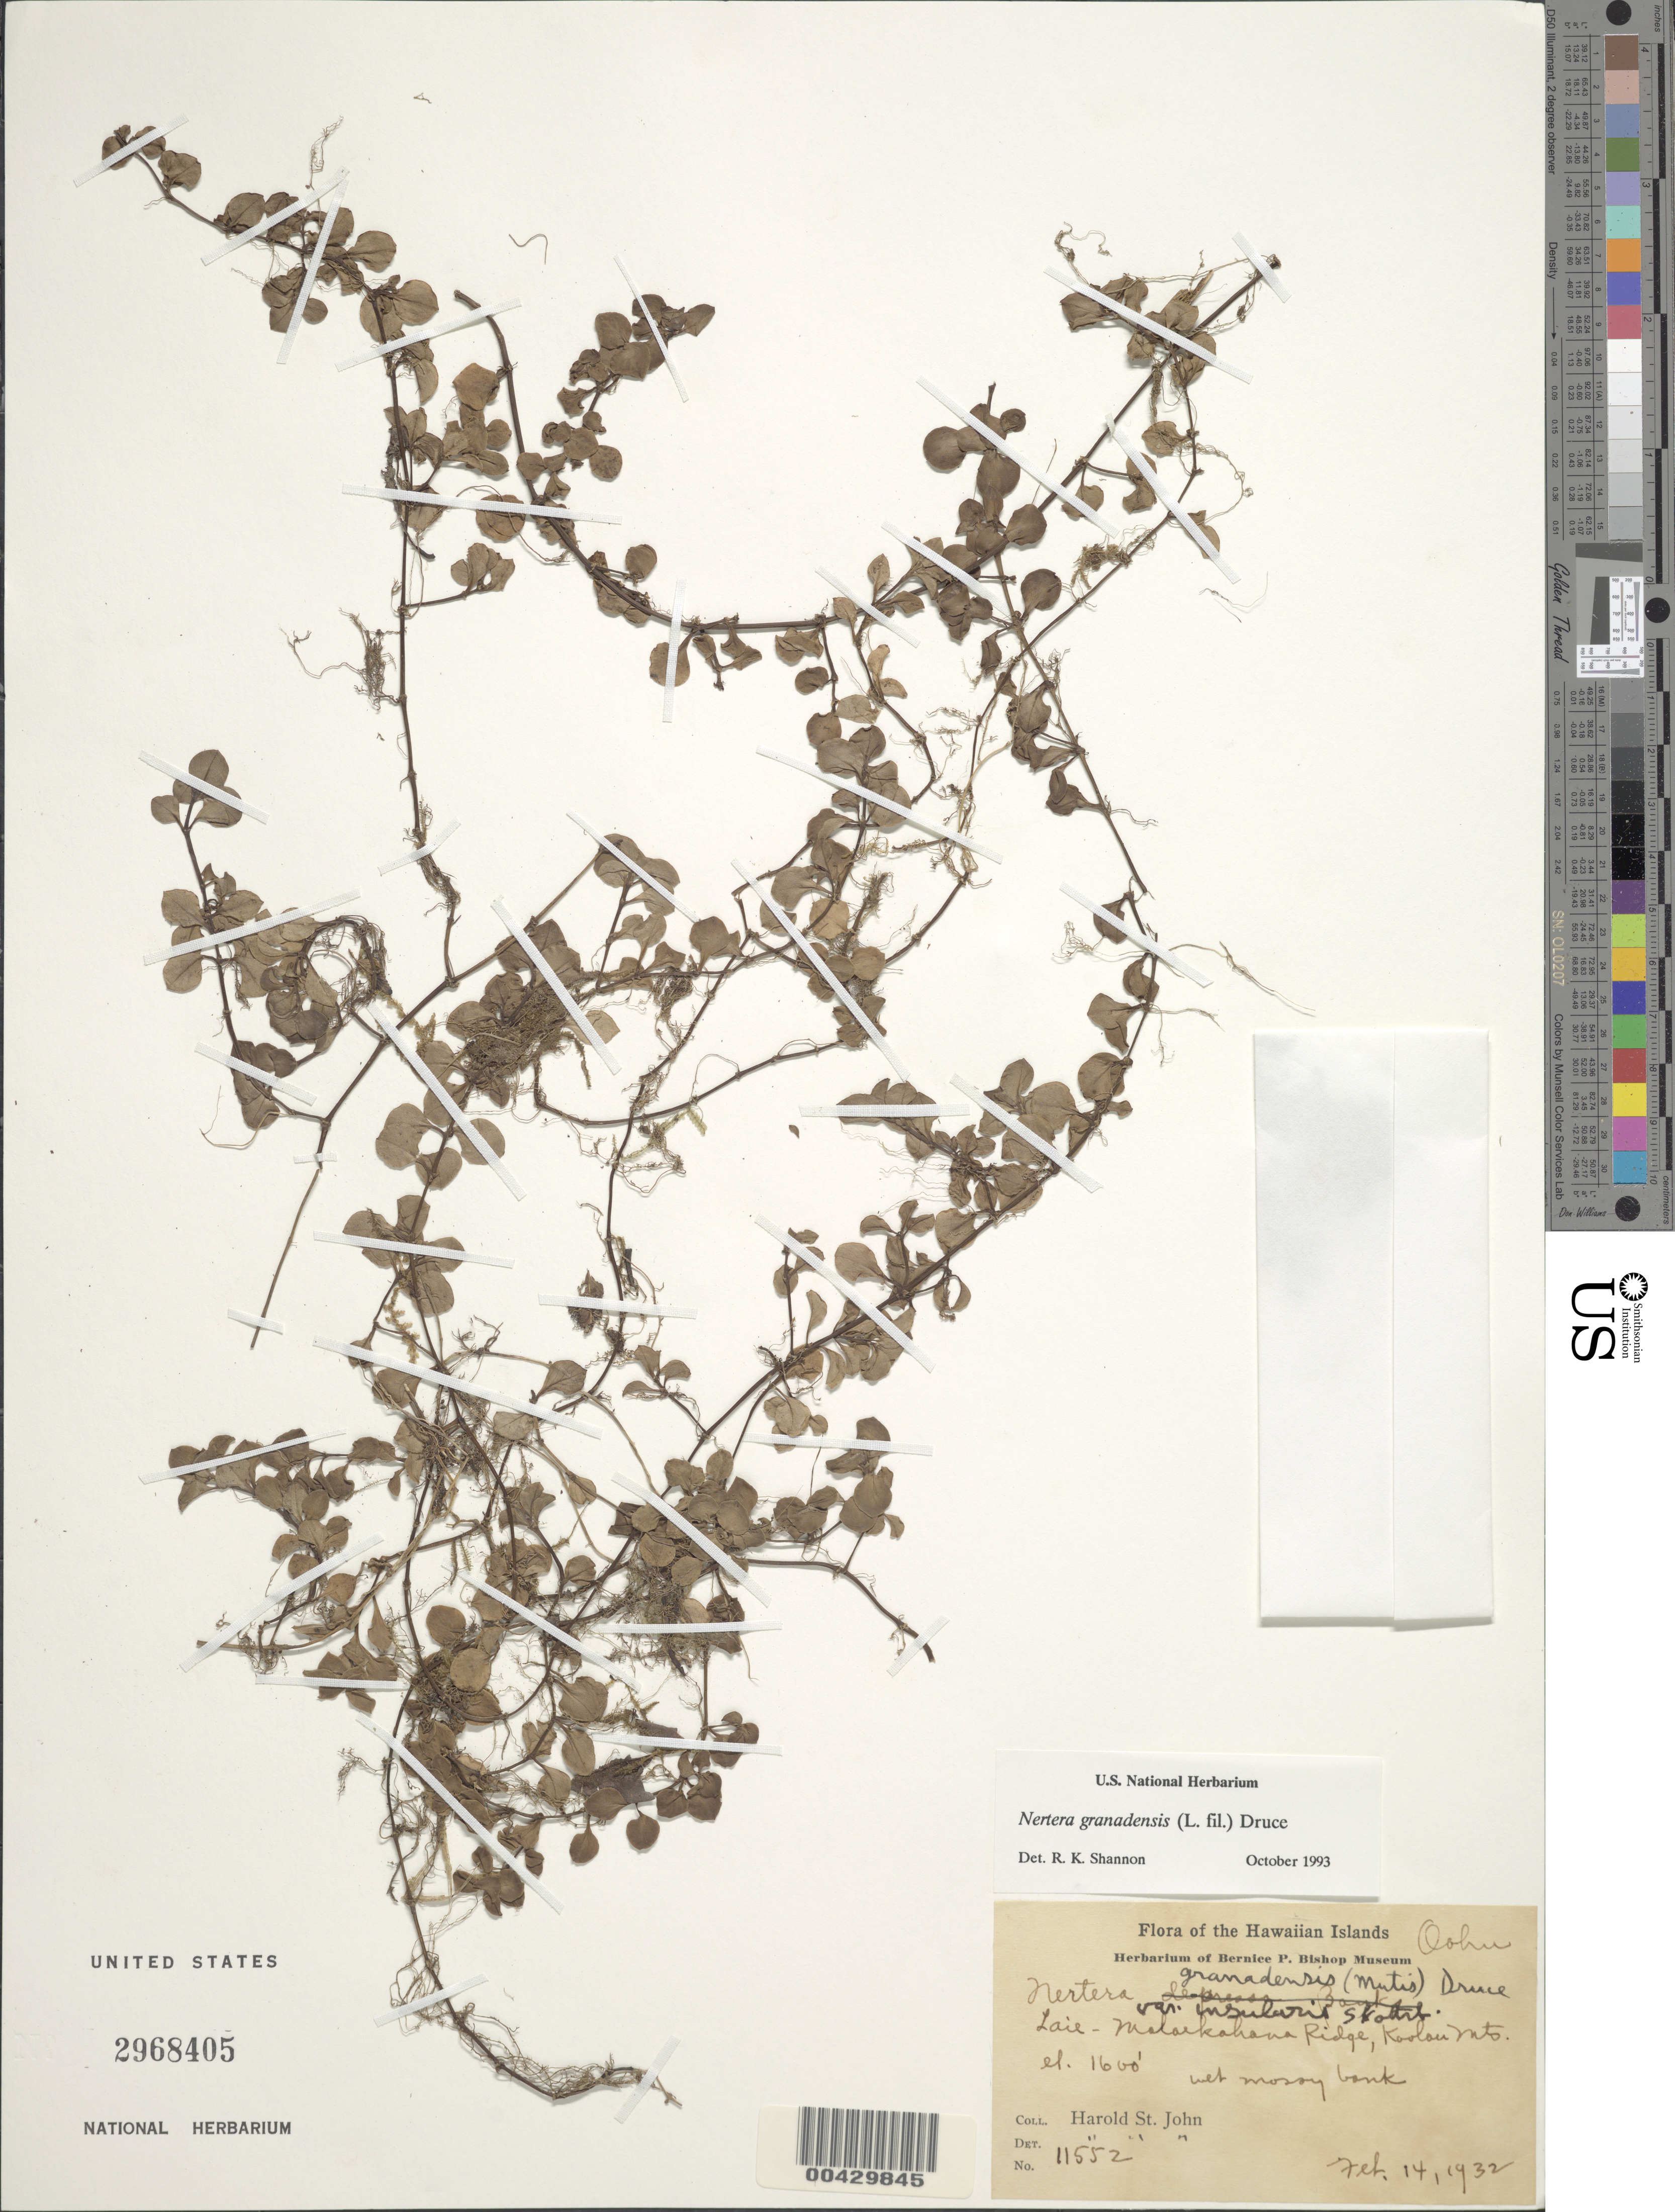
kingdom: Plantae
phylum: Tracheophyta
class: Magnoliopsida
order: Gentianales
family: Rubiaceae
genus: Nertera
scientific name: Nertera granadensis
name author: (Mutis ex L. f.) Druce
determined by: Shannon, R. K., (UNITED STATES)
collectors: H. St. John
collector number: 11552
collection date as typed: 14 Feb 1932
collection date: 1932-02-14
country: United States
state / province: Hawaii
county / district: Honolulu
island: Oahu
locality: Laie - Malaekahana Ridge, Koolau Mountains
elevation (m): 488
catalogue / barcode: US 2968405